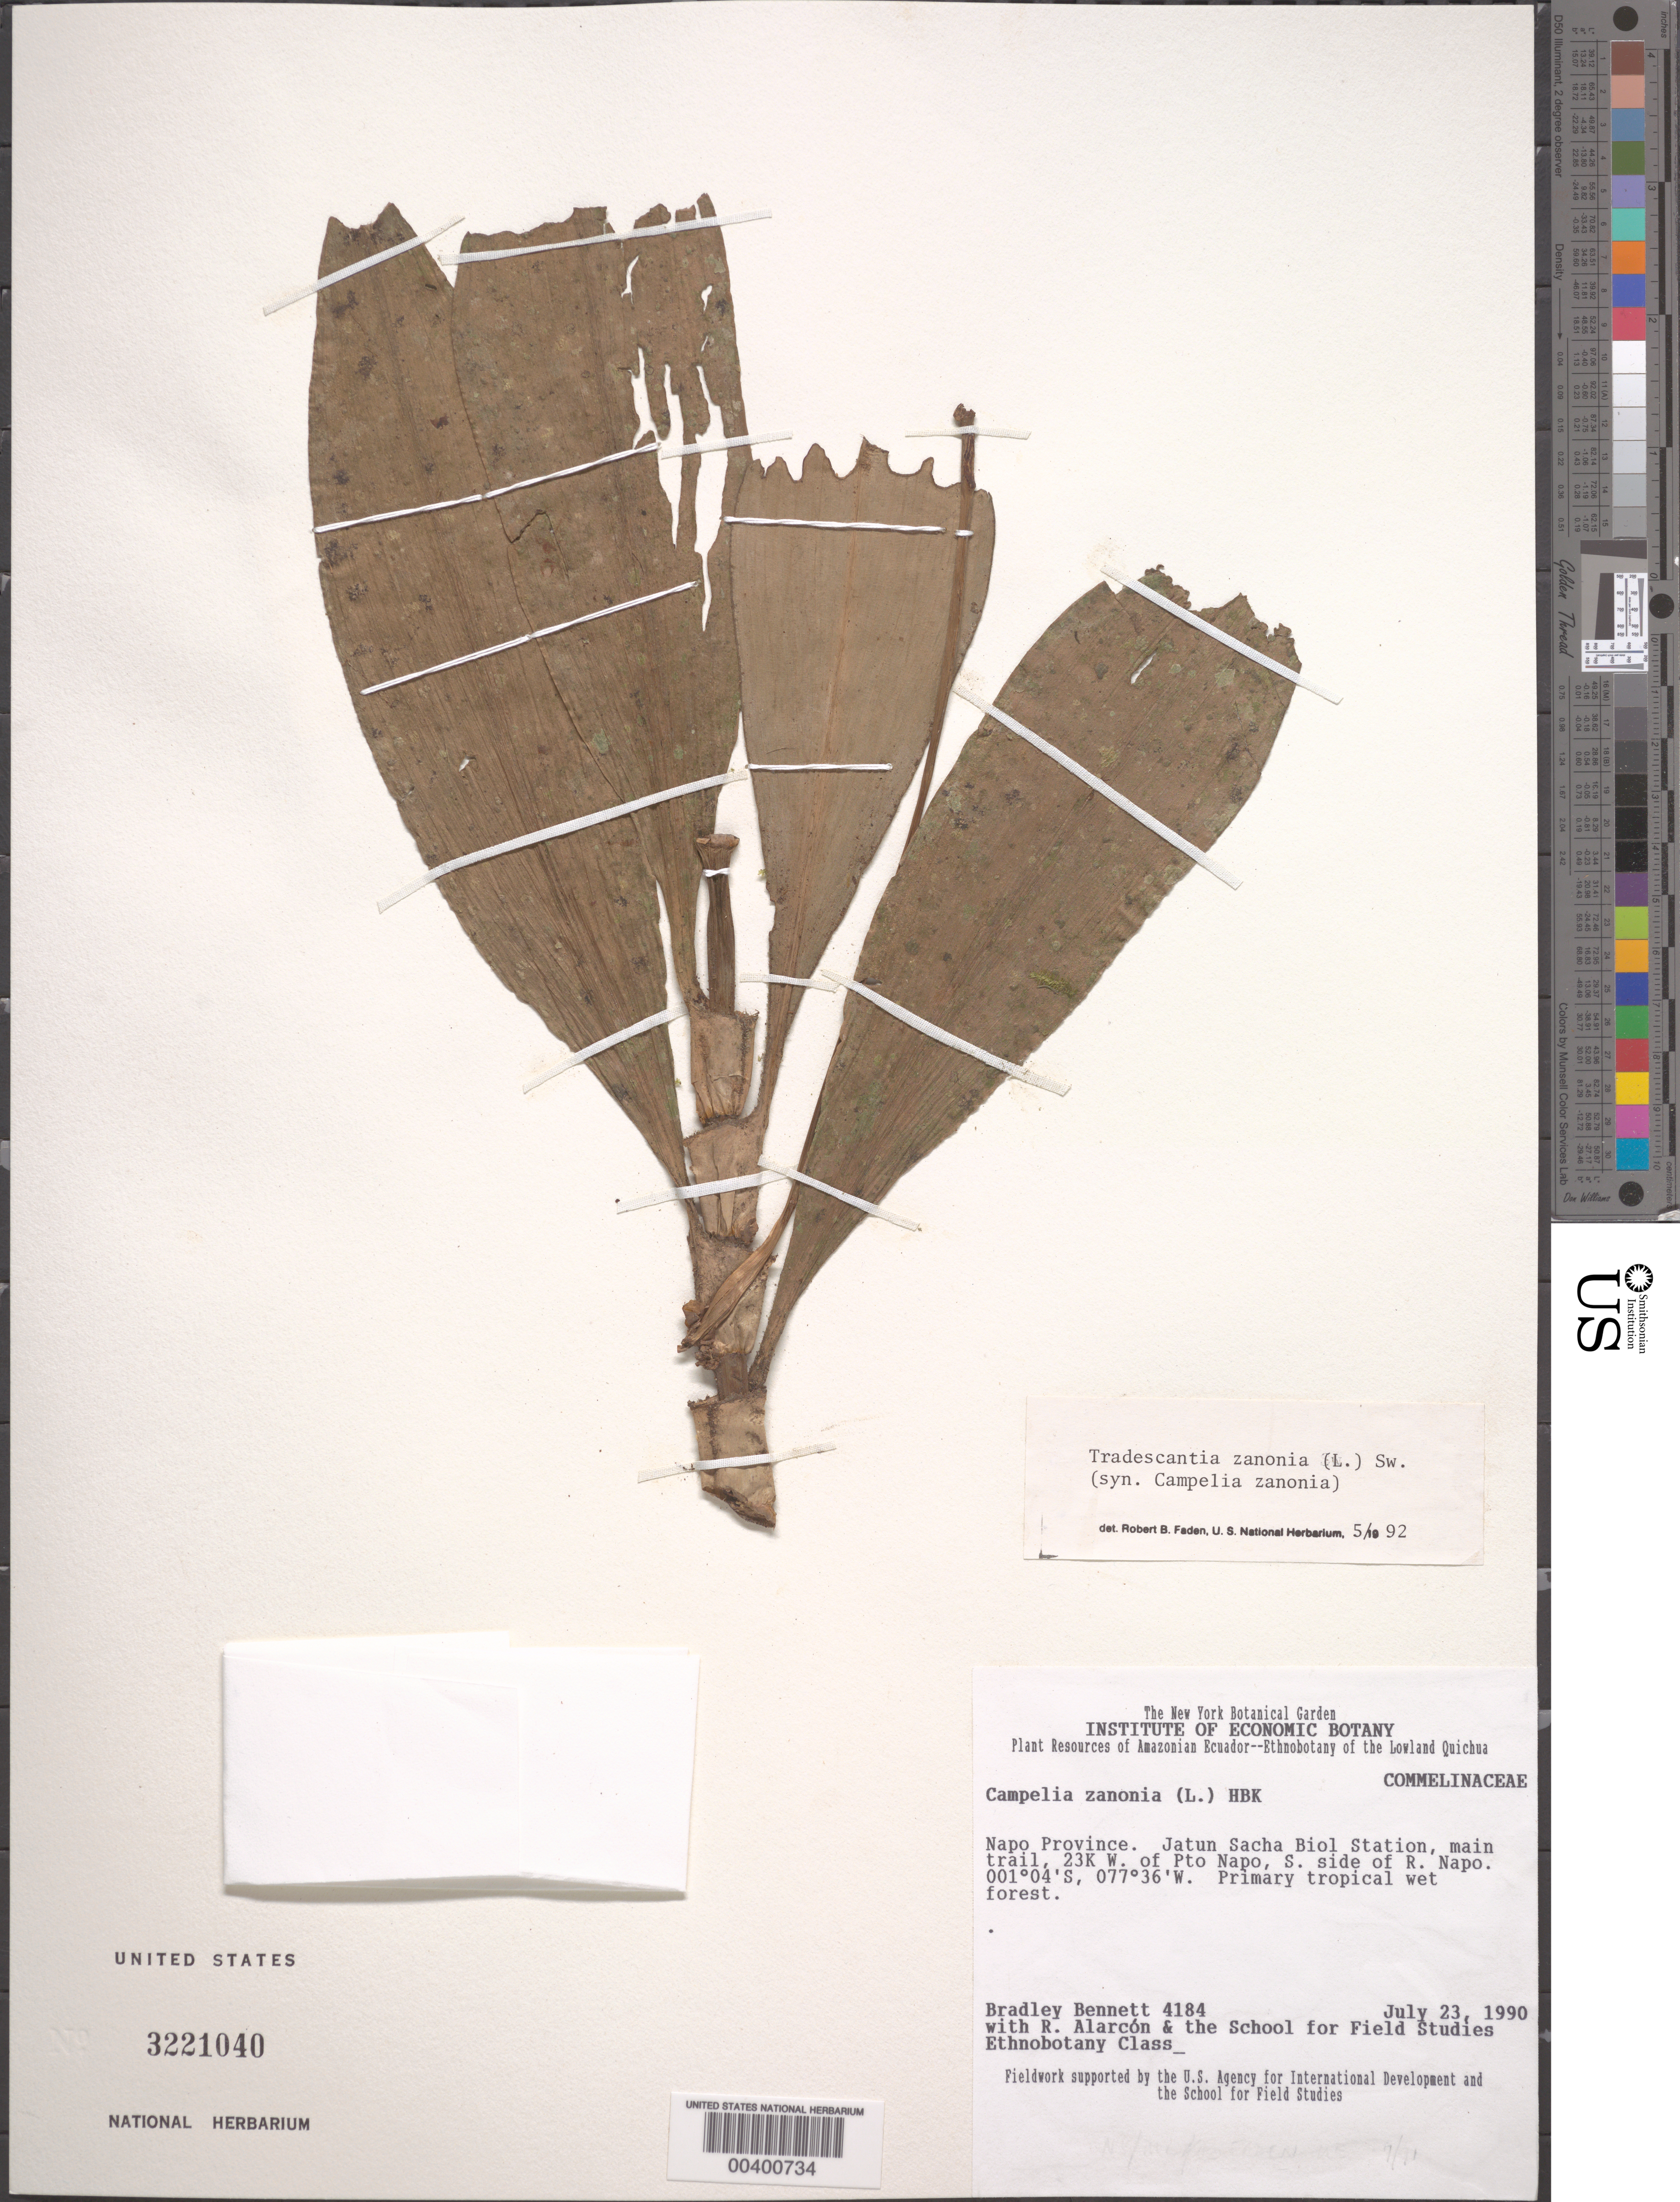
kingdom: Plantae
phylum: Tracheophyta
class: Liliopsida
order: Commelinales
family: Commelinaceae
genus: Tradescantia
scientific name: Tradescantia zanonia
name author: (L.) Sw.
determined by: Faden, Robert B., (US), Smithsonian Institution - National Museum of Natural History (UNITED STATES)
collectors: B. Bennett, R. Alarcon & Ethnobotany class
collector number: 4184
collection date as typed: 23 Jul 1990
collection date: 1990-07-23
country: Ecuador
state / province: Napo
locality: Jatun scha Biological station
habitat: Primary tropical wet forest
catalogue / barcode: US 3221040